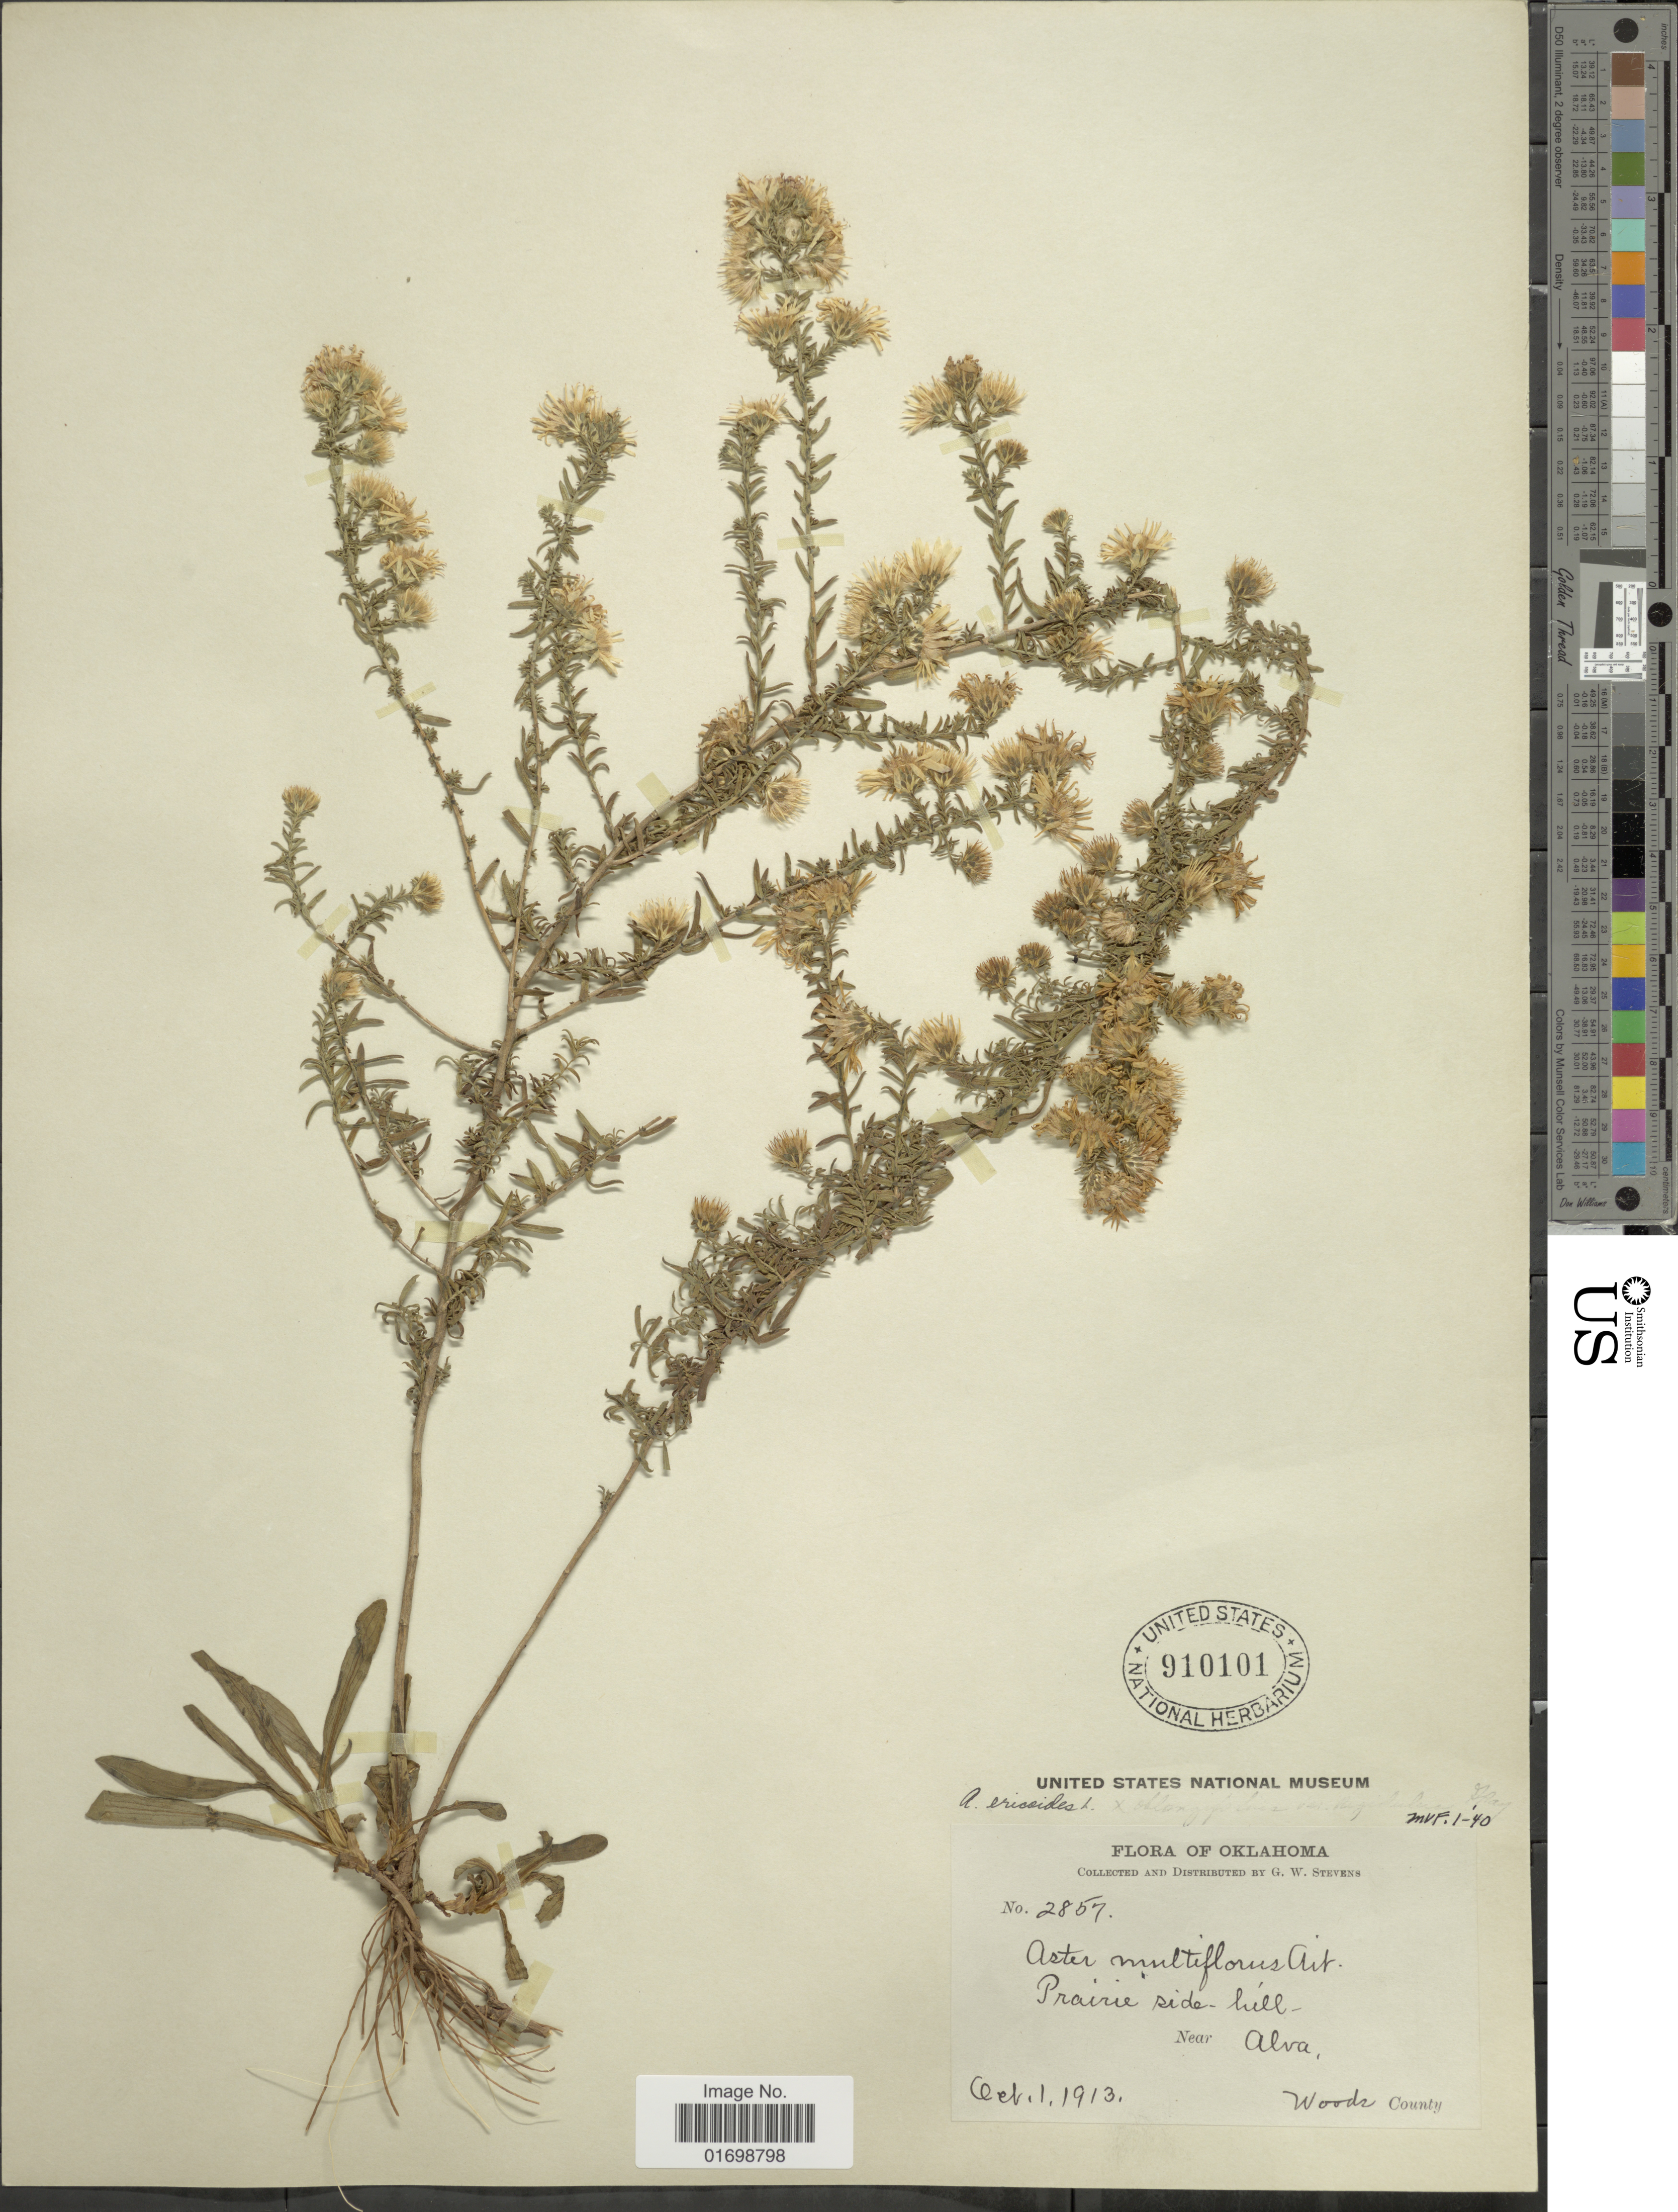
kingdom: Plantae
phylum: Tracheophyta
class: Magnoliopsida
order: Asterales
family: Asteraceae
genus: Symphyotrichum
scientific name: Symphyotrichum ericoides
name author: (L.) G.L. Nesom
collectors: G. W. Stevens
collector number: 2857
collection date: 1913-10-01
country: United States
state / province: Oklahoma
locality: Prairie side-hill, near Alva.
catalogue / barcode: US 910101